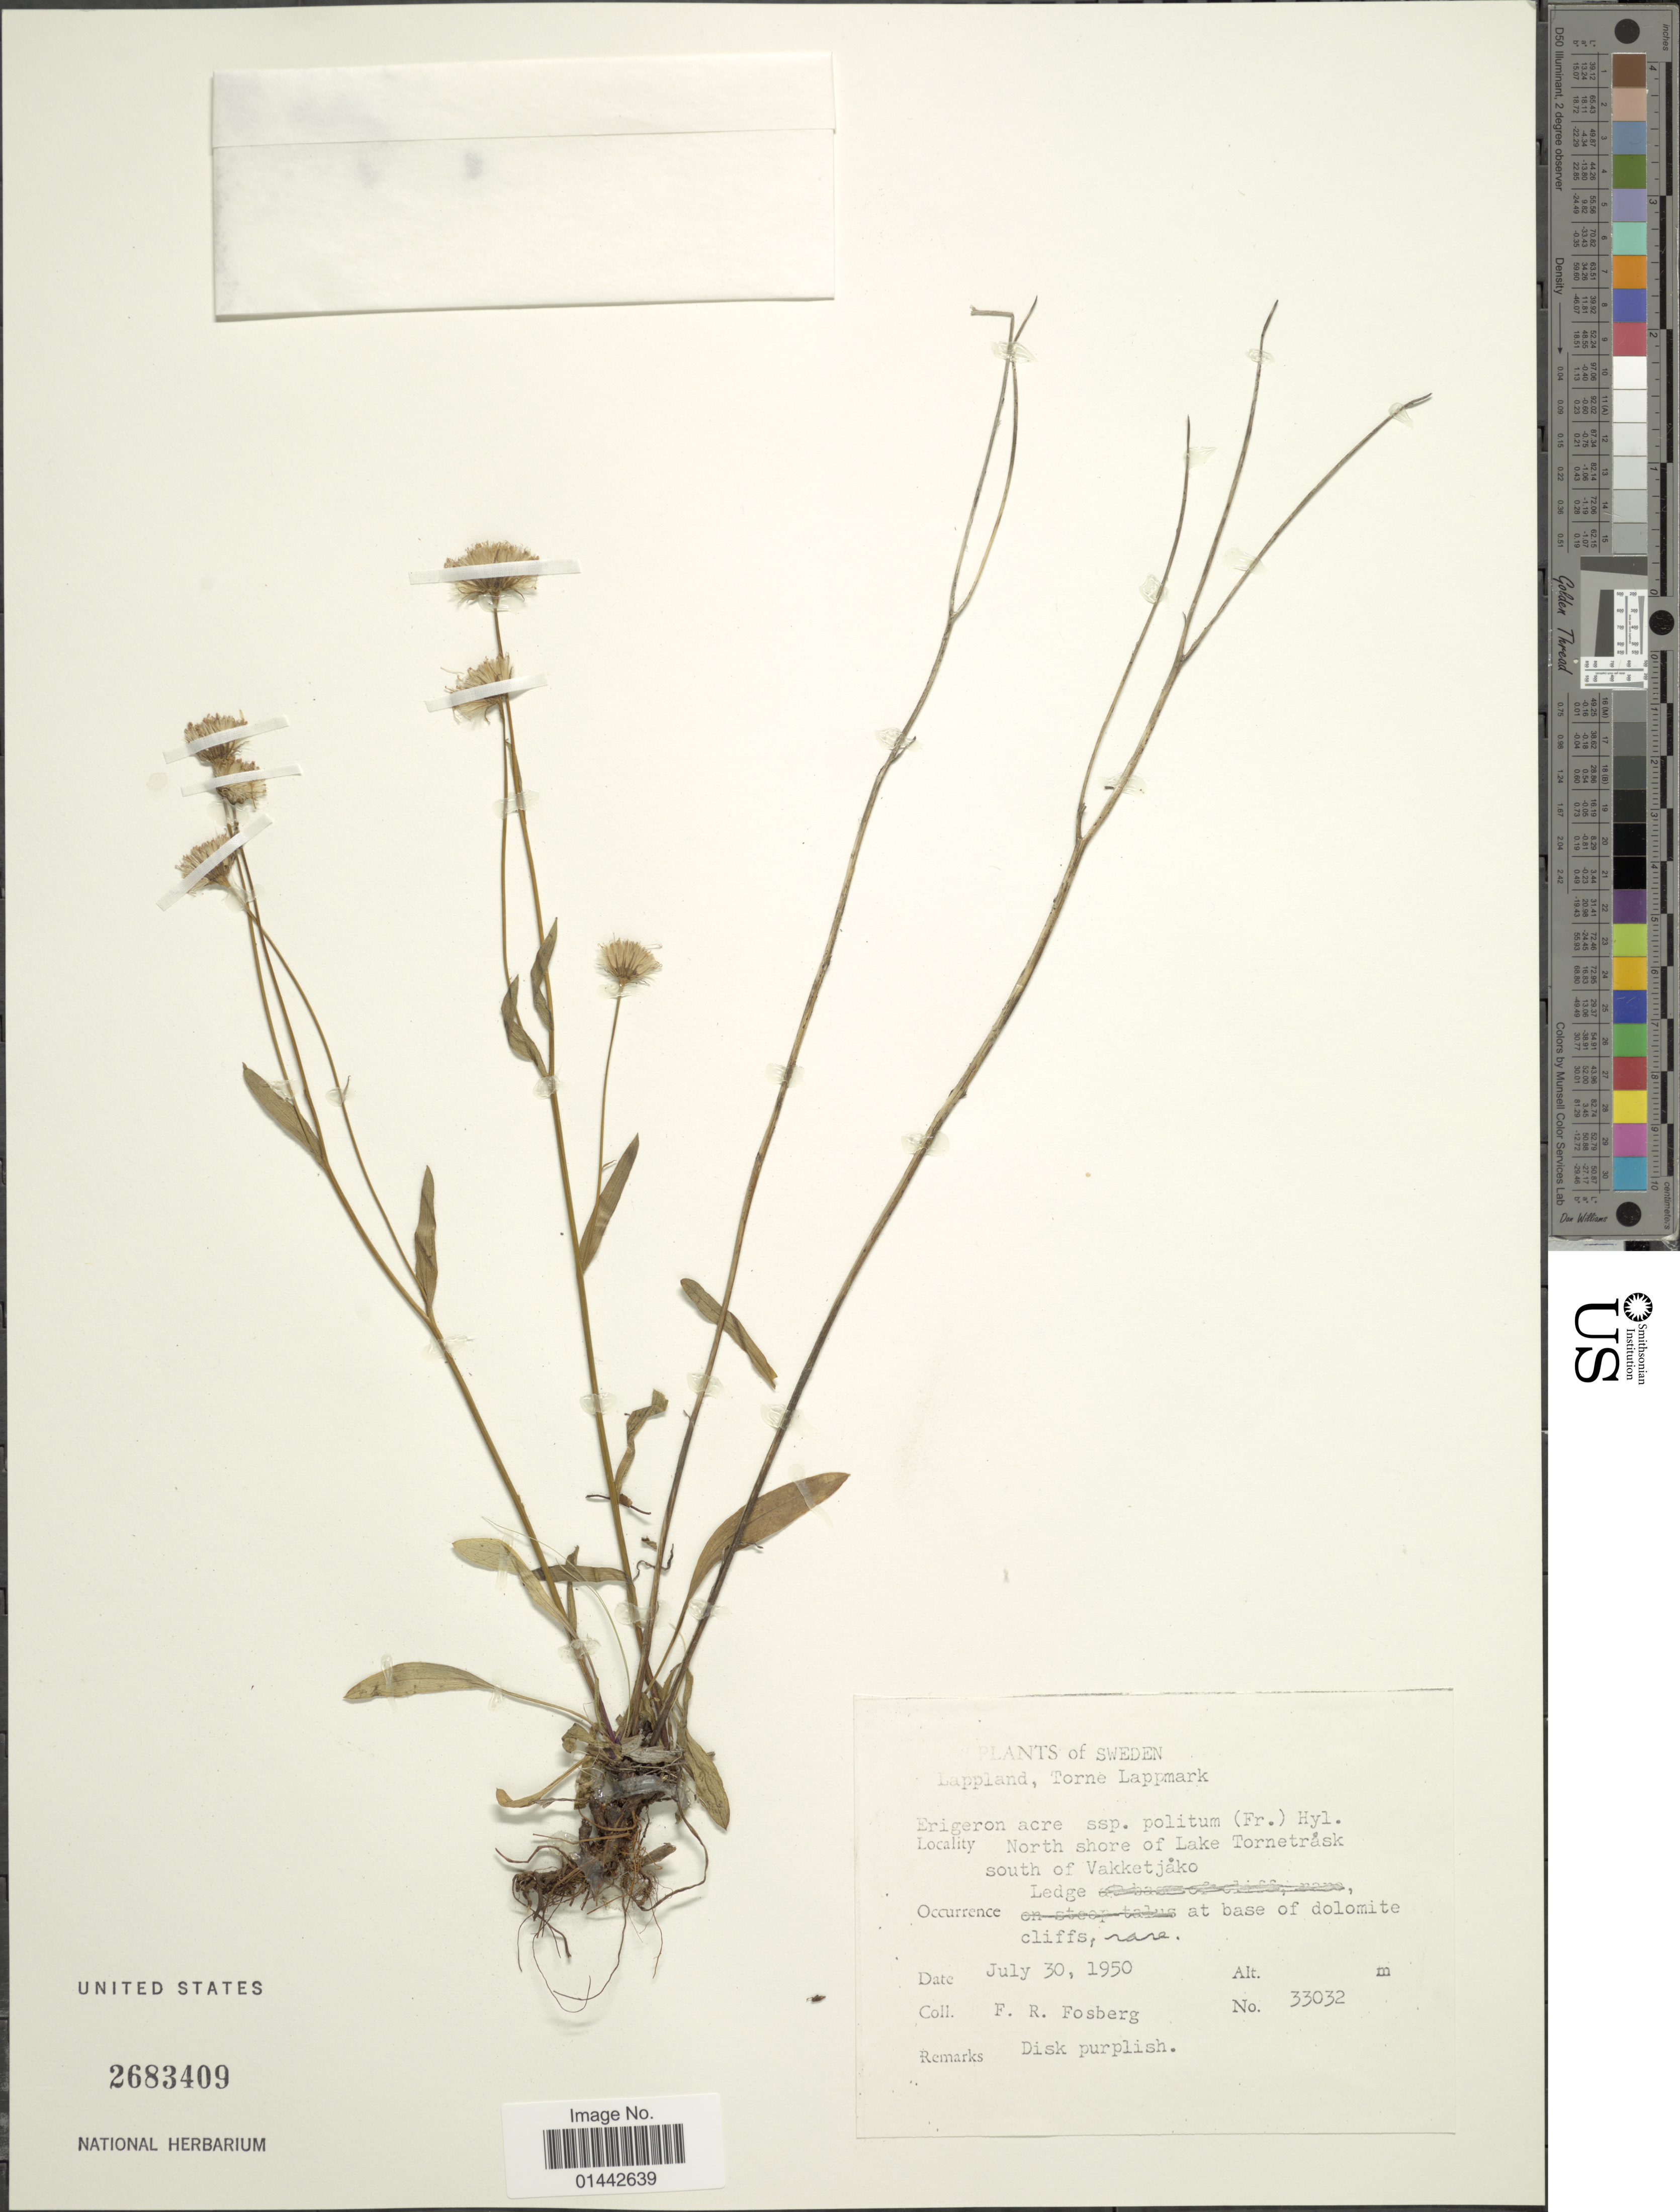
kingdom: Plantae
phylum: Tracheophyta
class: Magnoliopsida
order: Asterales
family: Asteraceae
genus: Erigeron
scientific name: Erigeron acris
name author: L.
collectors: F. R. Fosberg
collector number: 33032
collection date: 1950-07-30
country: Sweden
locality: Lappland, Torne Lappmark, north shore of Lake Tornetrask south of Vakketjako, Ledge at base of dolomite cliffs.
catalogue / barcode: US 2683409